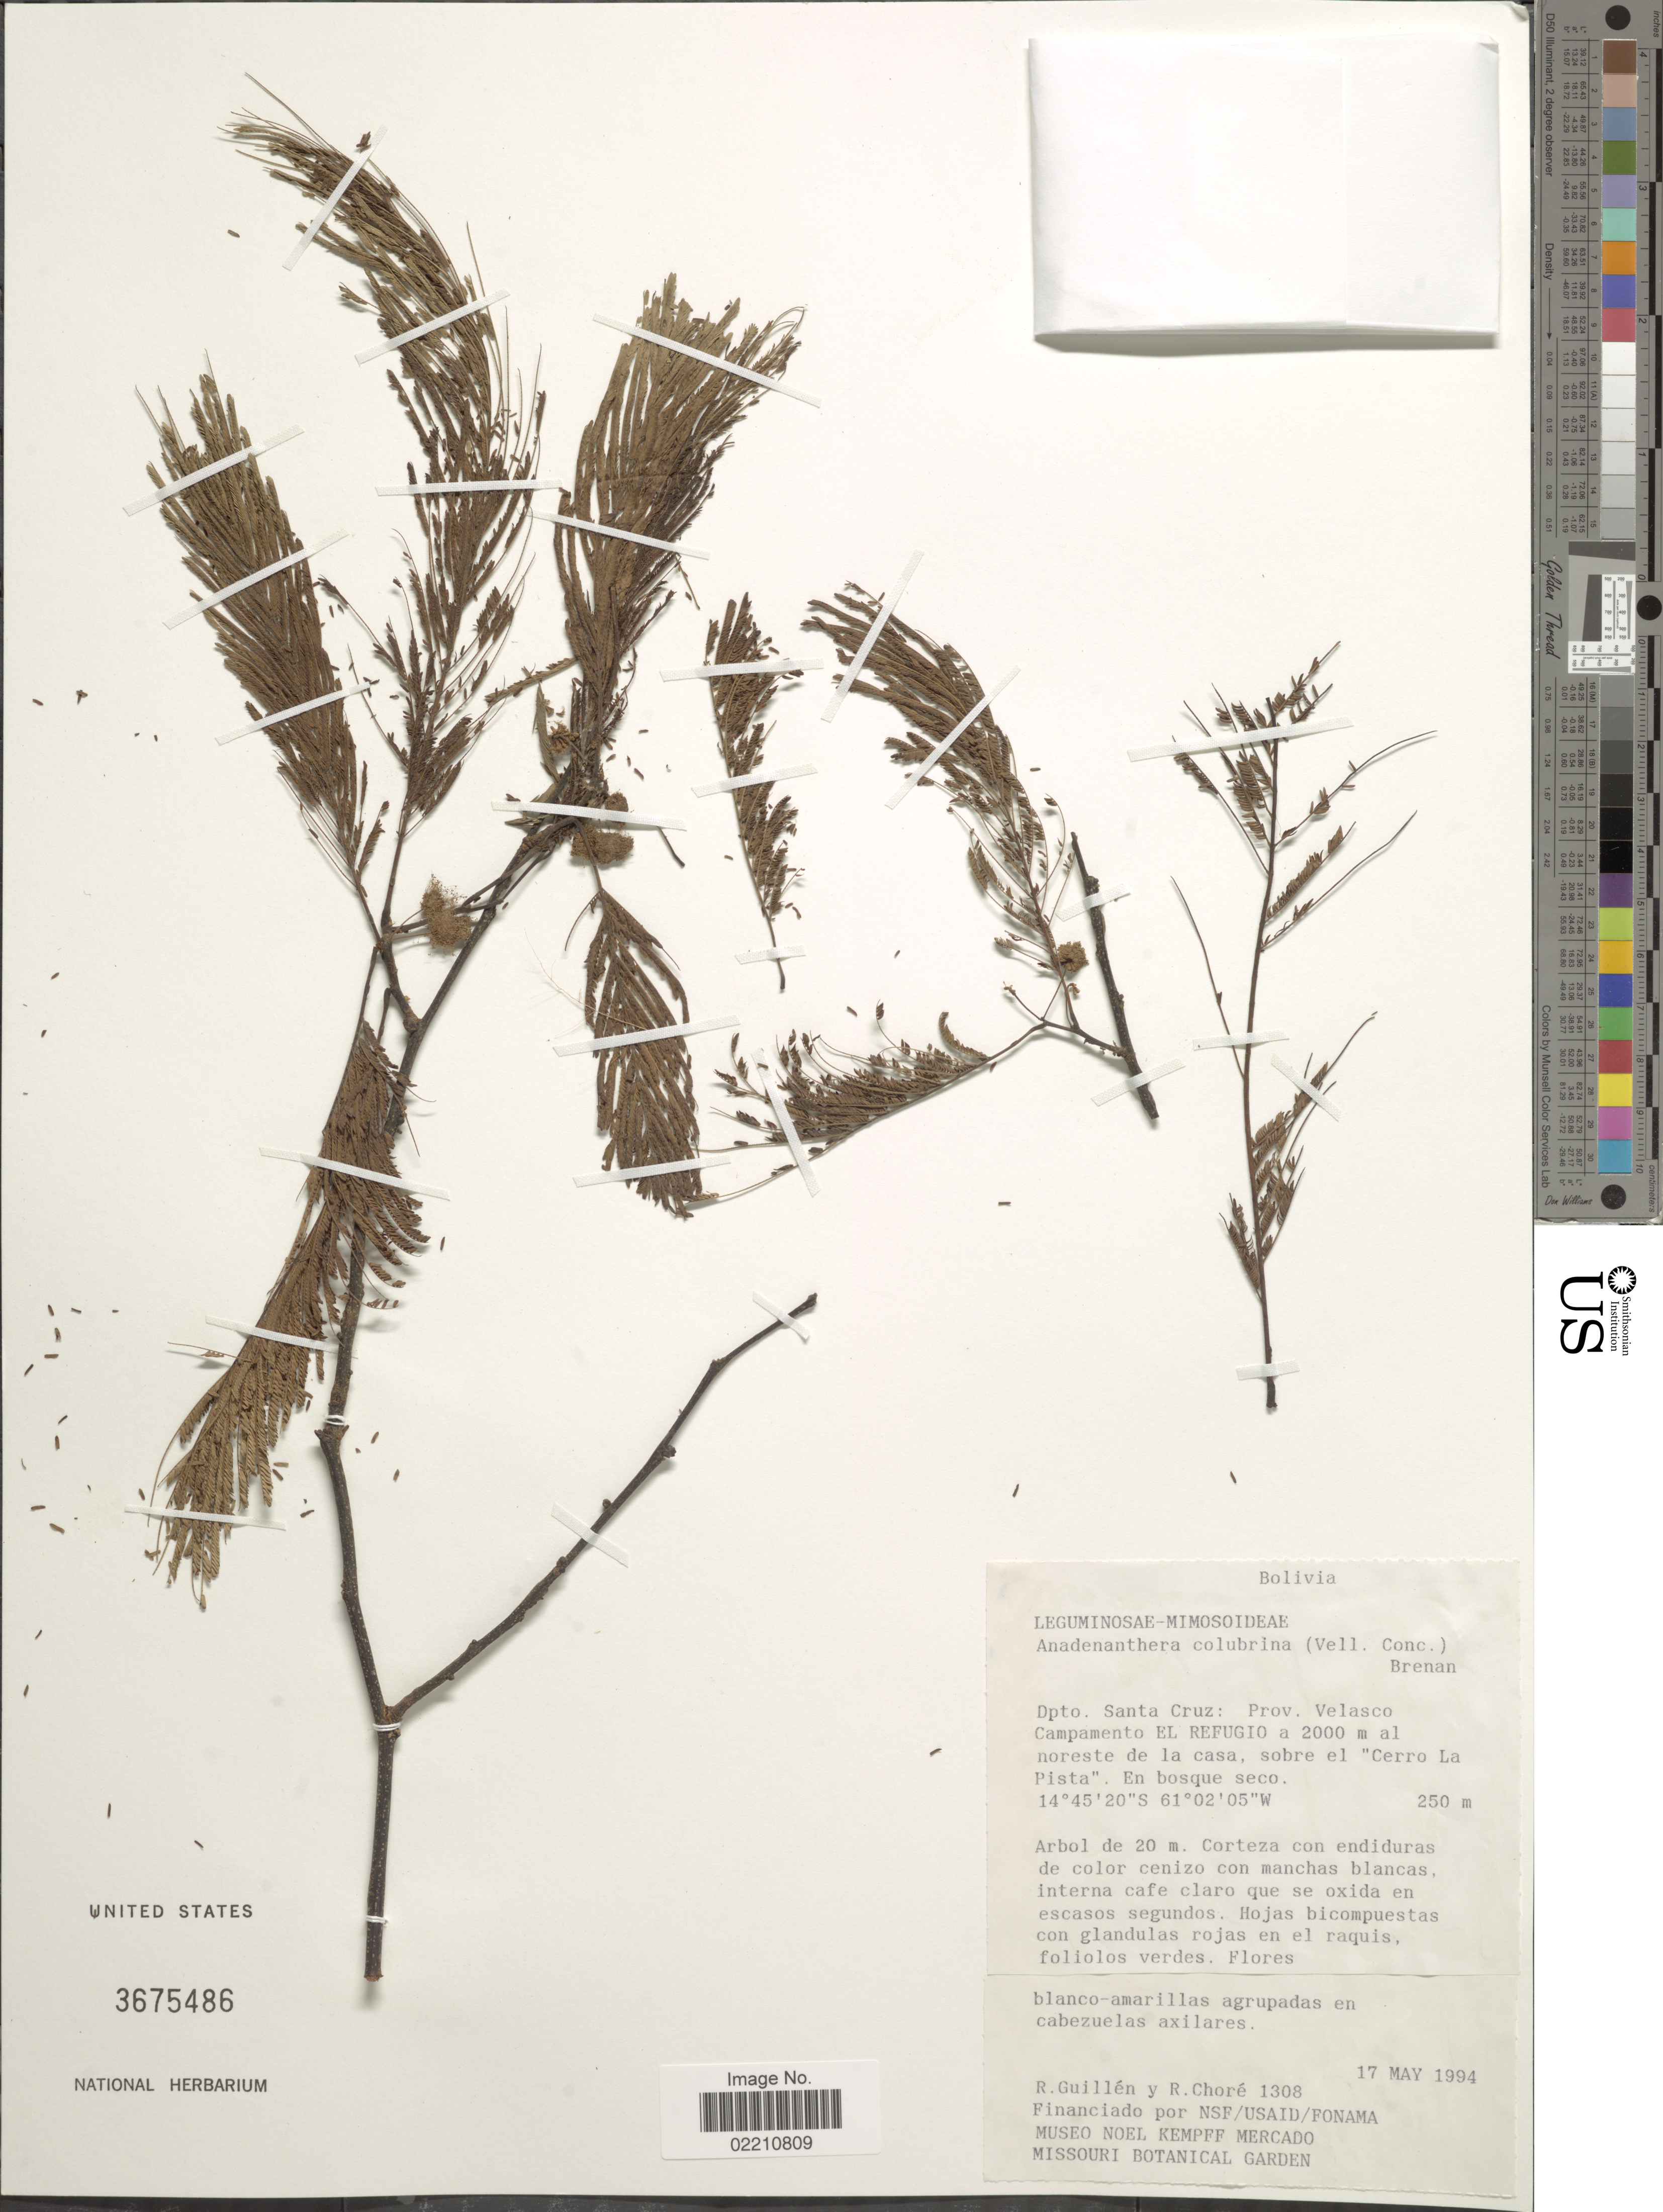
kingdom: Plantae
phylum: Tracheophyta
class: Magnoliopsida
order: Fabales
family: Fabaceae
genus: Anadenanthera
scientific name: Anadenanthera colubrina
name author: (Vell.) Brenan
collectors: R. Guillen & R. Choré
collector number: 1308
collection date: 1994-05-17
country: Bolivia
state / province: Santa Cruz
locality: Prov. Velasco, Campamento El Refugio a 2000 m al noreste de la casa, sobre el "cello La Pista", en bosque seco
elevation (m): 250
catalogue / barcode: US 3675486